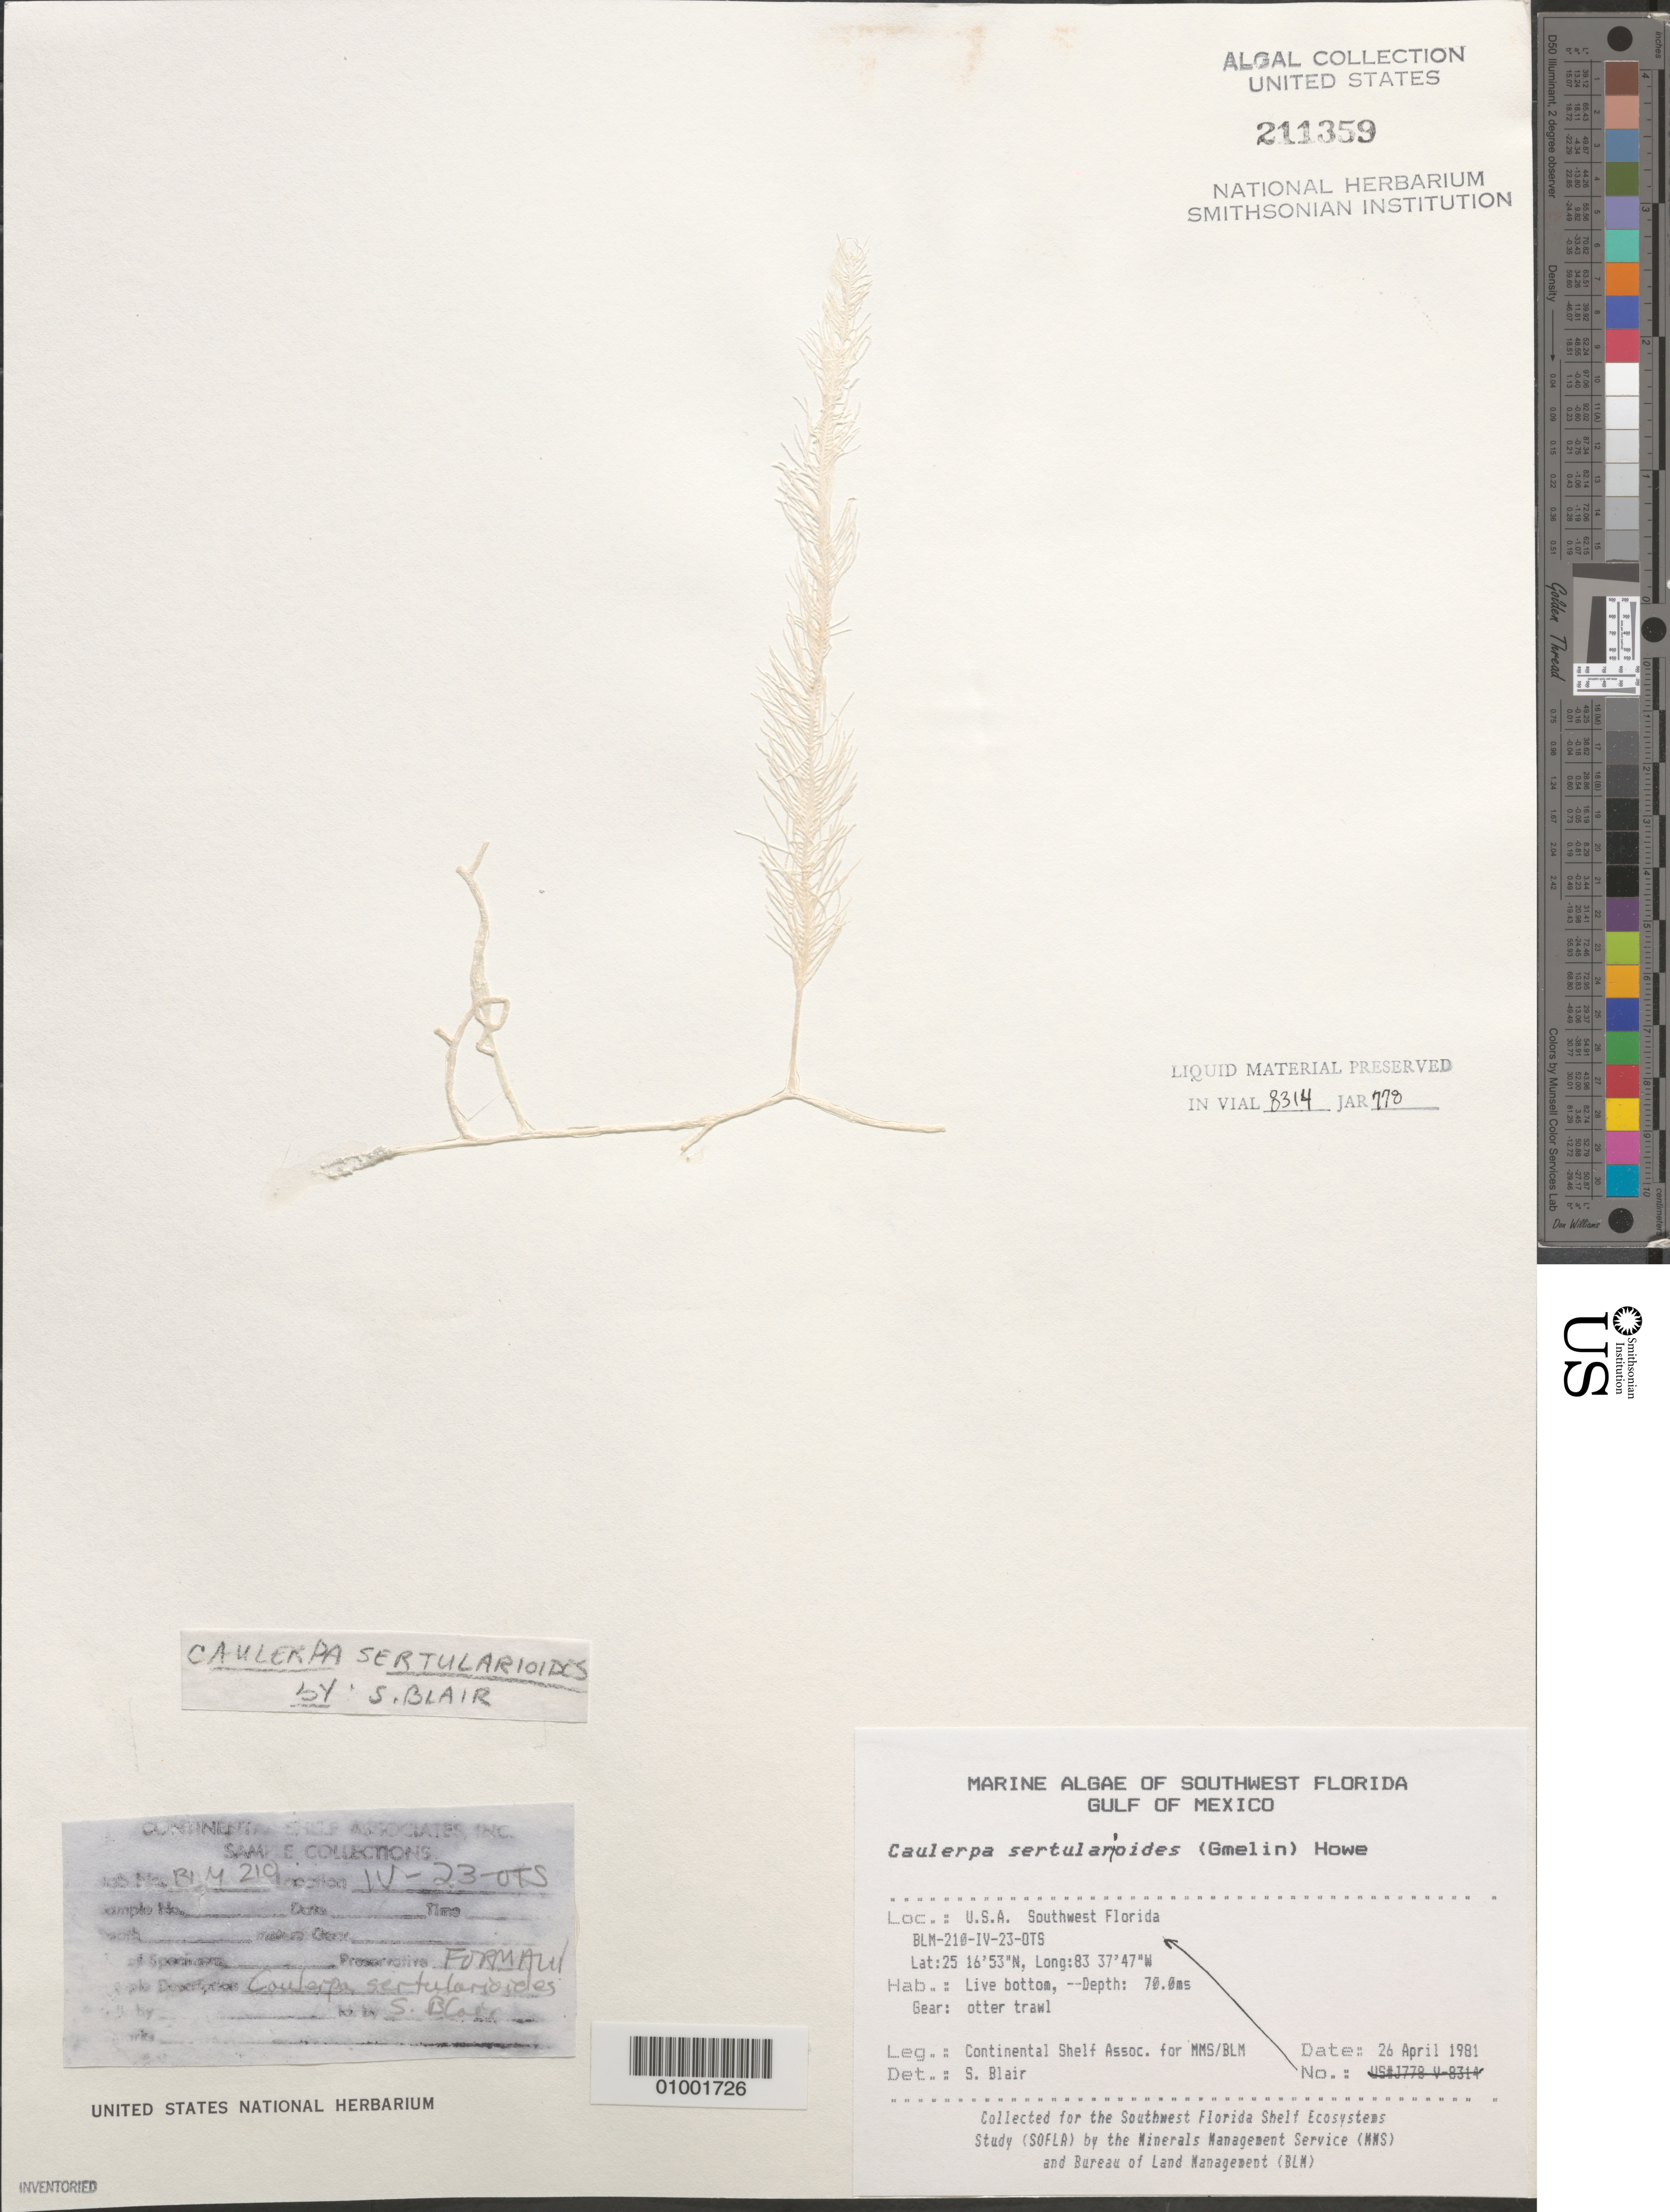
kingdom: Plantae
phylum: Chlorophyta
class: Ulvophyceae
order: Bryopsidales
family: Caulerpaceae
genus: Caulerpa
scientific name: Caulerpa sertularioides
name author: (S.G. Gmel.) M. Howe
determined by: Blair, S. M.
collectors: Continental Shelf Associates for the MMS/BLM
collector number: BLM-210-IV-23-OTS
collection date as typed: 26 Apr 1981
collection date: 1981-04-26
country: United States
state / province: Florida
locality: Gulf of Mexico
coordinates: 25 16'53"N, 83 37'47"W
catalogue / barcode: US 211359